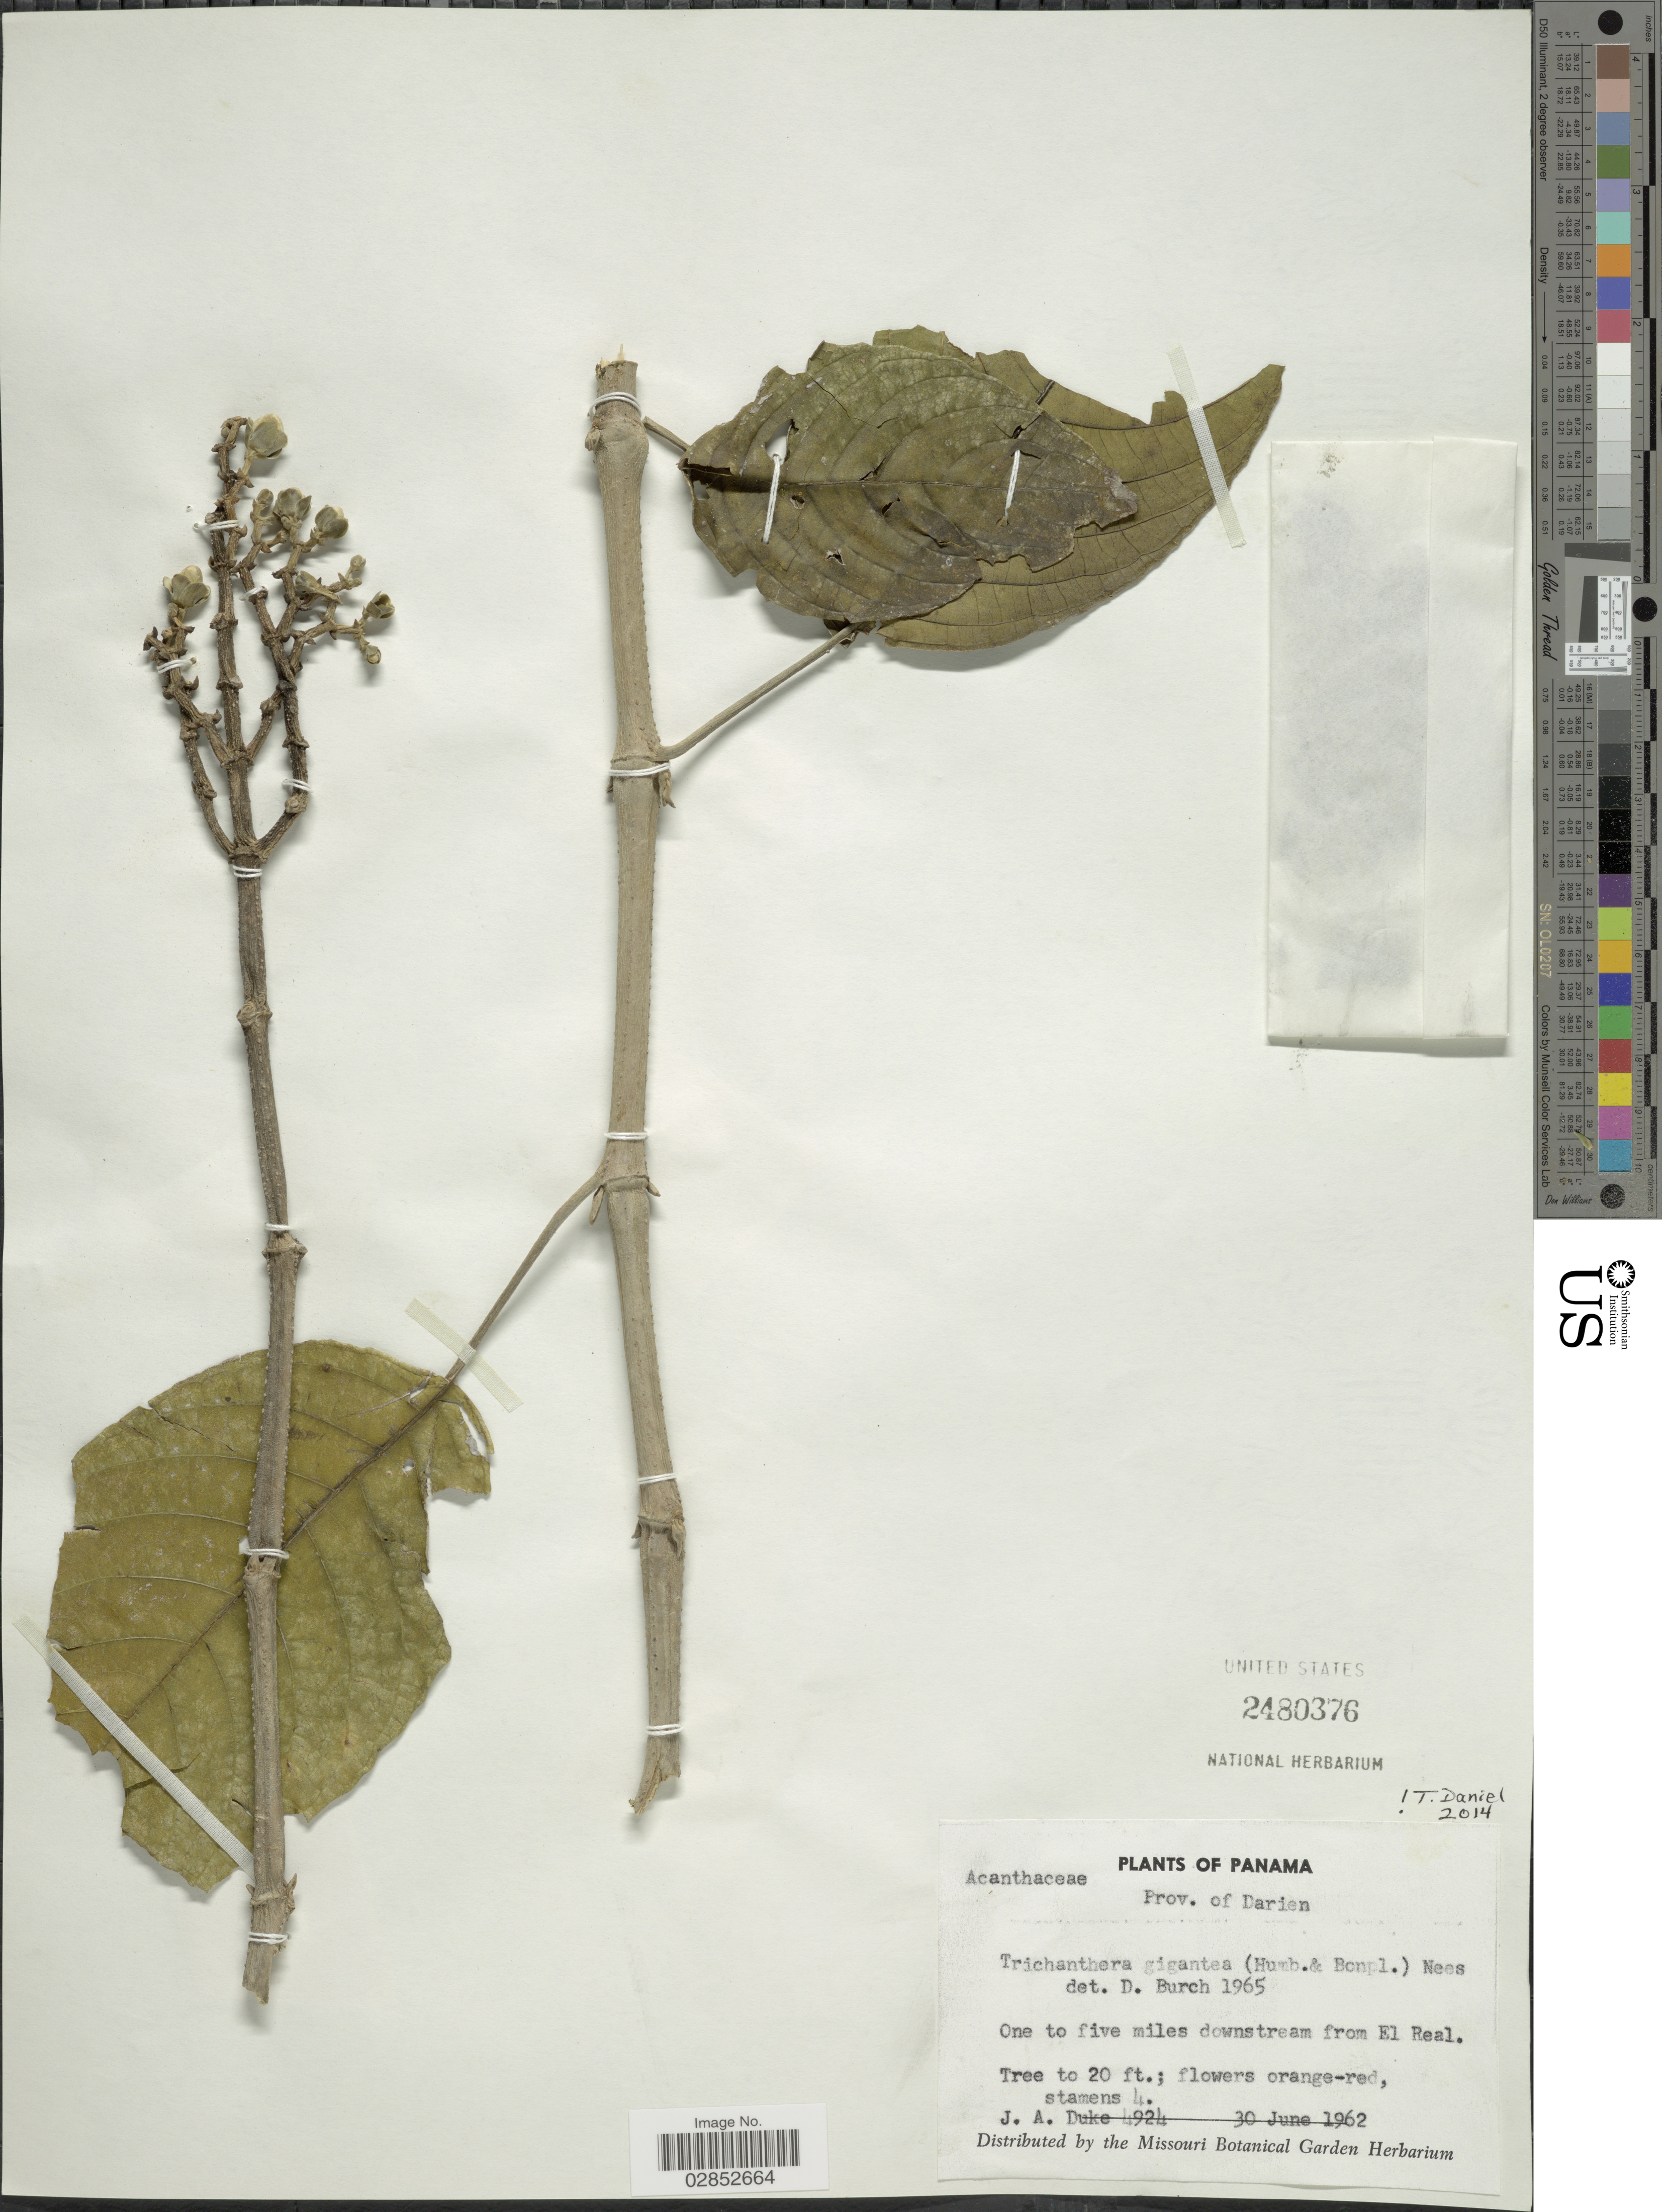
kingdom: Plantae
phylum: Tracheophyta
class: Magnoliopsida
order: Lamiales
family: Acanthaceae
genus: Trichanthera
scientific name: Trichanthera gigantea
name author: (Bonpl.) Nees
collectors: J. A. Duke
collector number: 4924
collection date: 1962-06-30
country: Panama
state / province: Darién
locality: Prov. of Darien, One to five miles downstream from El Real.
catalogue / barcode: US 2480376